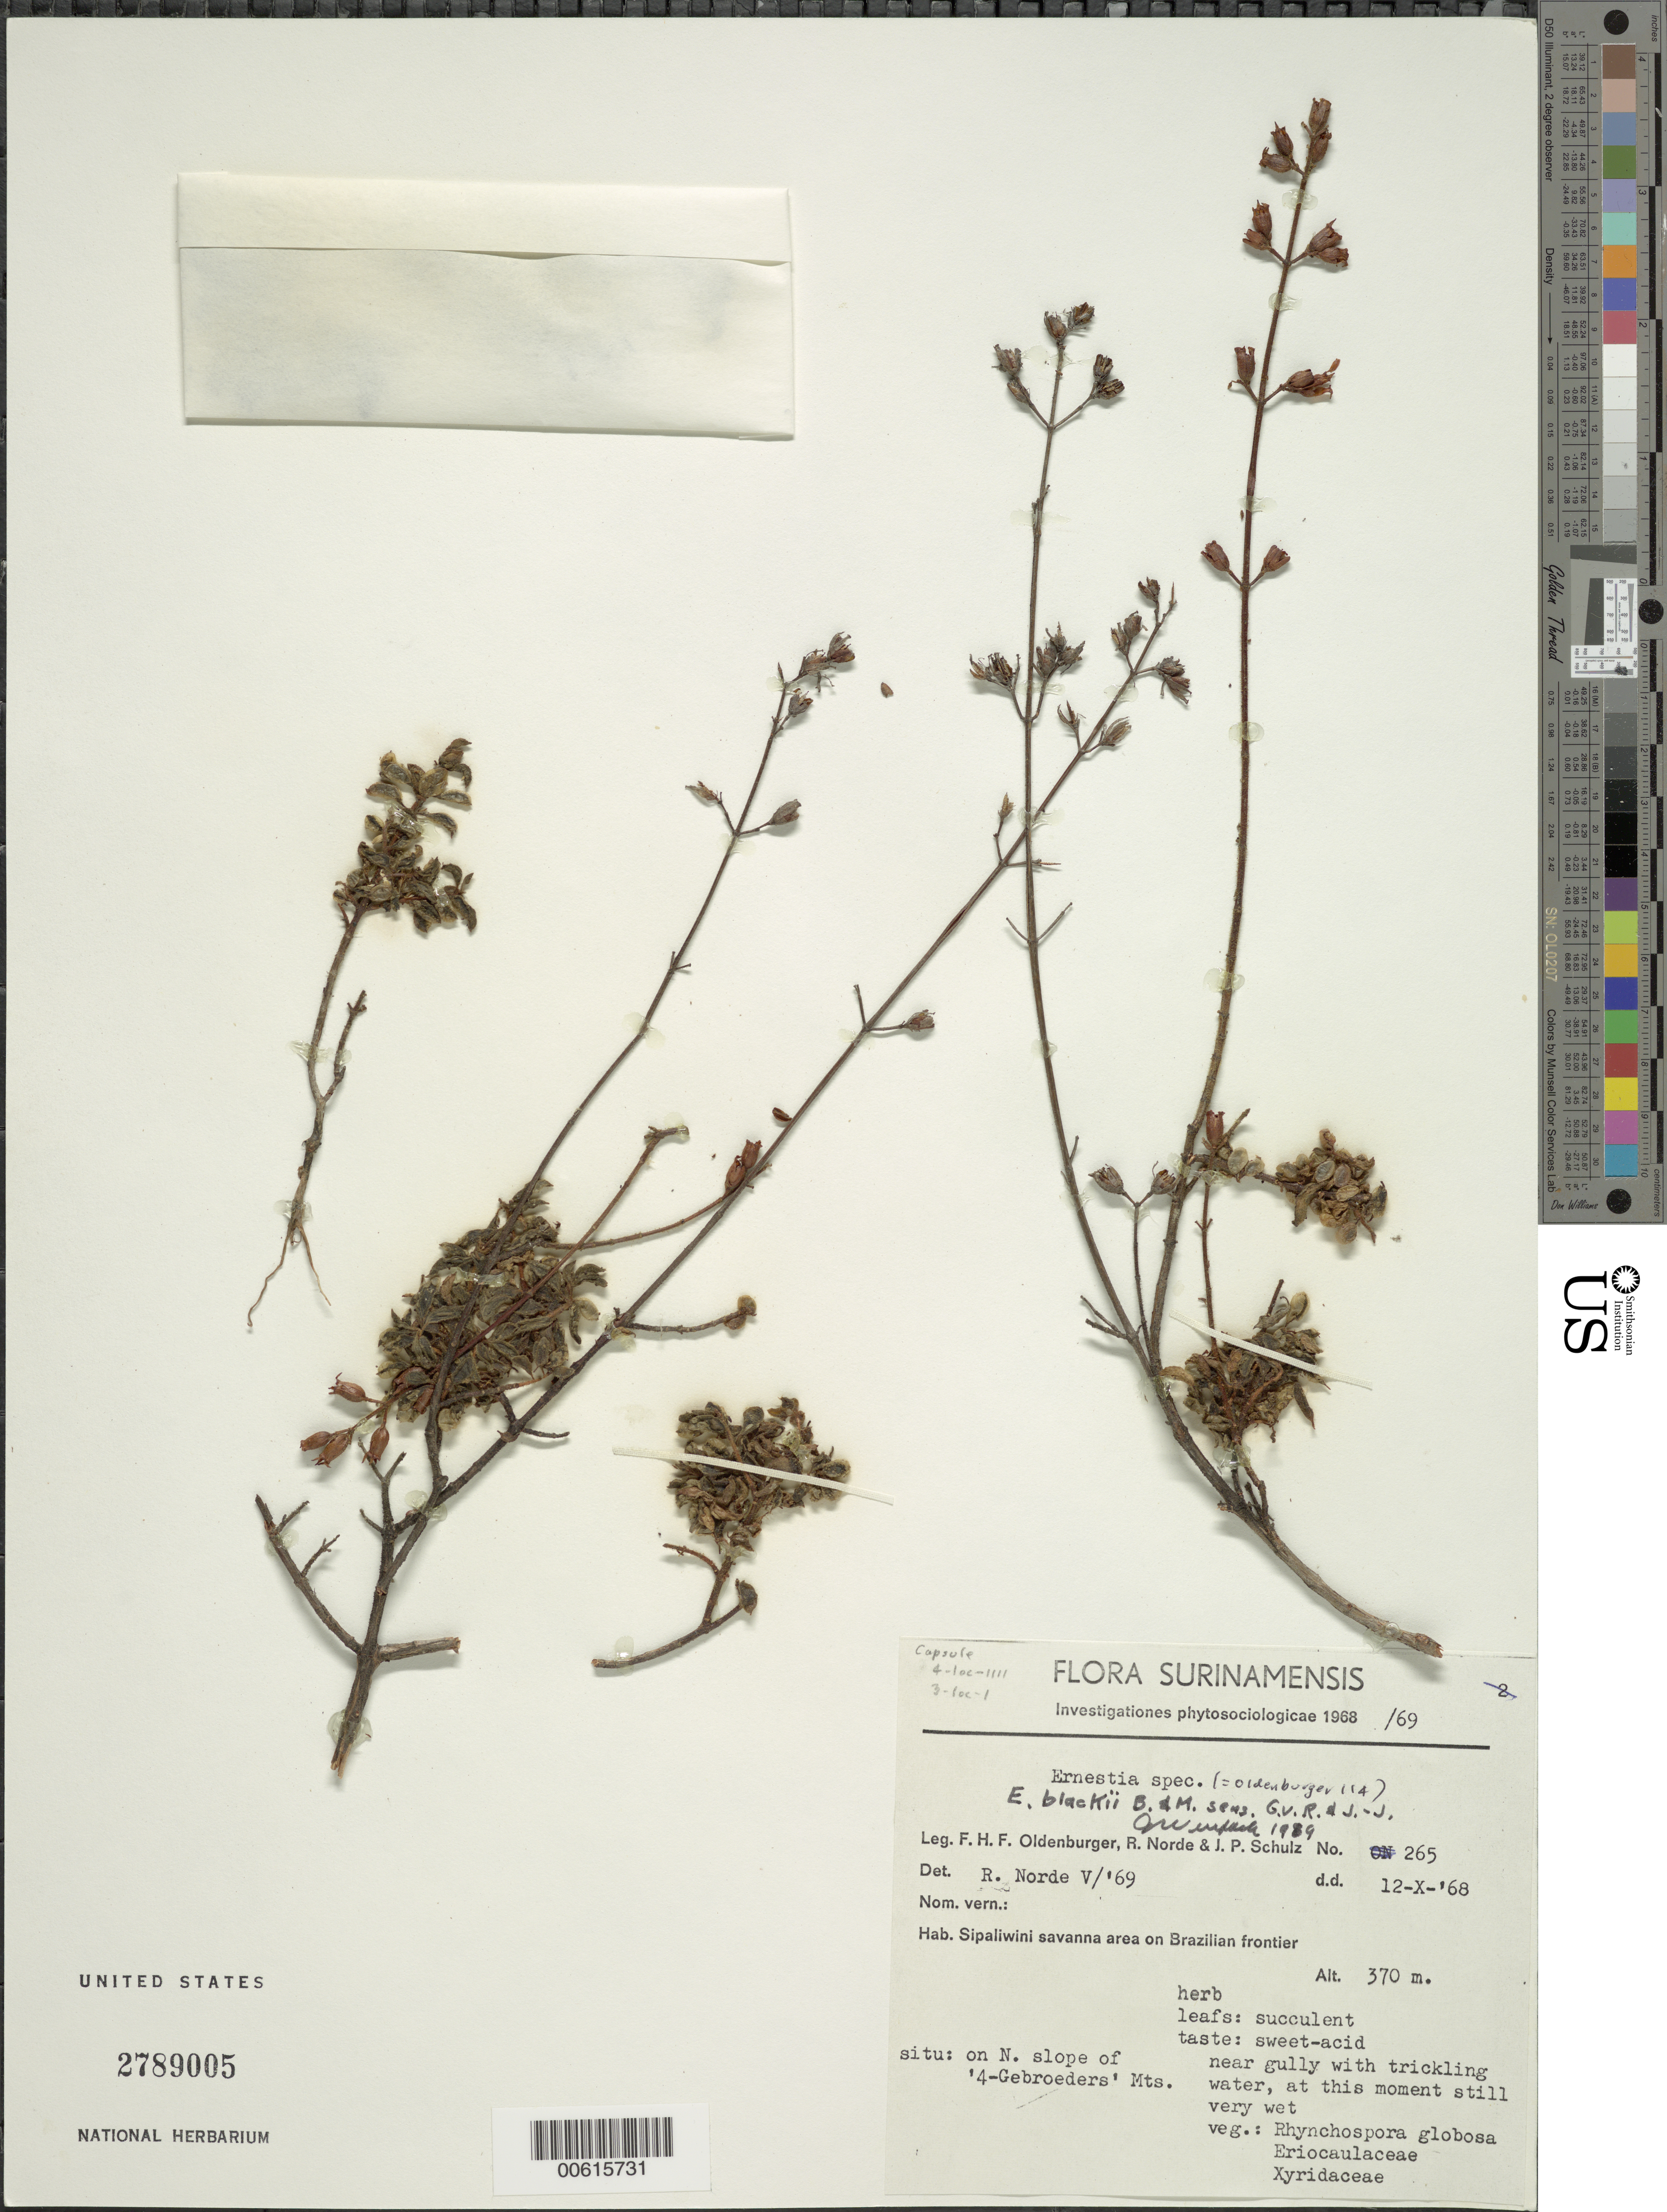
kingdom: Plantae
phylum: Tracheophyta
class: Magnoliopsida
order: Myrtales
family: Melastomataceae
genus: Ernestia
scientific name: Ernestia blackii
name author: Brade & Markgr.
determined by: Wurdack, John J., (US), US (UNITED STATES)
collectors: F. Oldenburger, R. Norde & J. P. Schulz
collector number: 265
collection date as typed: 12-Oct-68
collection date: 1968-10-12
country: Suriname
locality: Sipaliwini Savanna, Brazilian frontier, N slope of '4-Gebroeders' Mts.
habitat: Near gully with trickling water, at this moment still very wet. Vegetation Rhynchospora globosa, Eriocaulaceae, Xyridaceae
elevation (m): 370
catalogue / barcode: US 2789005